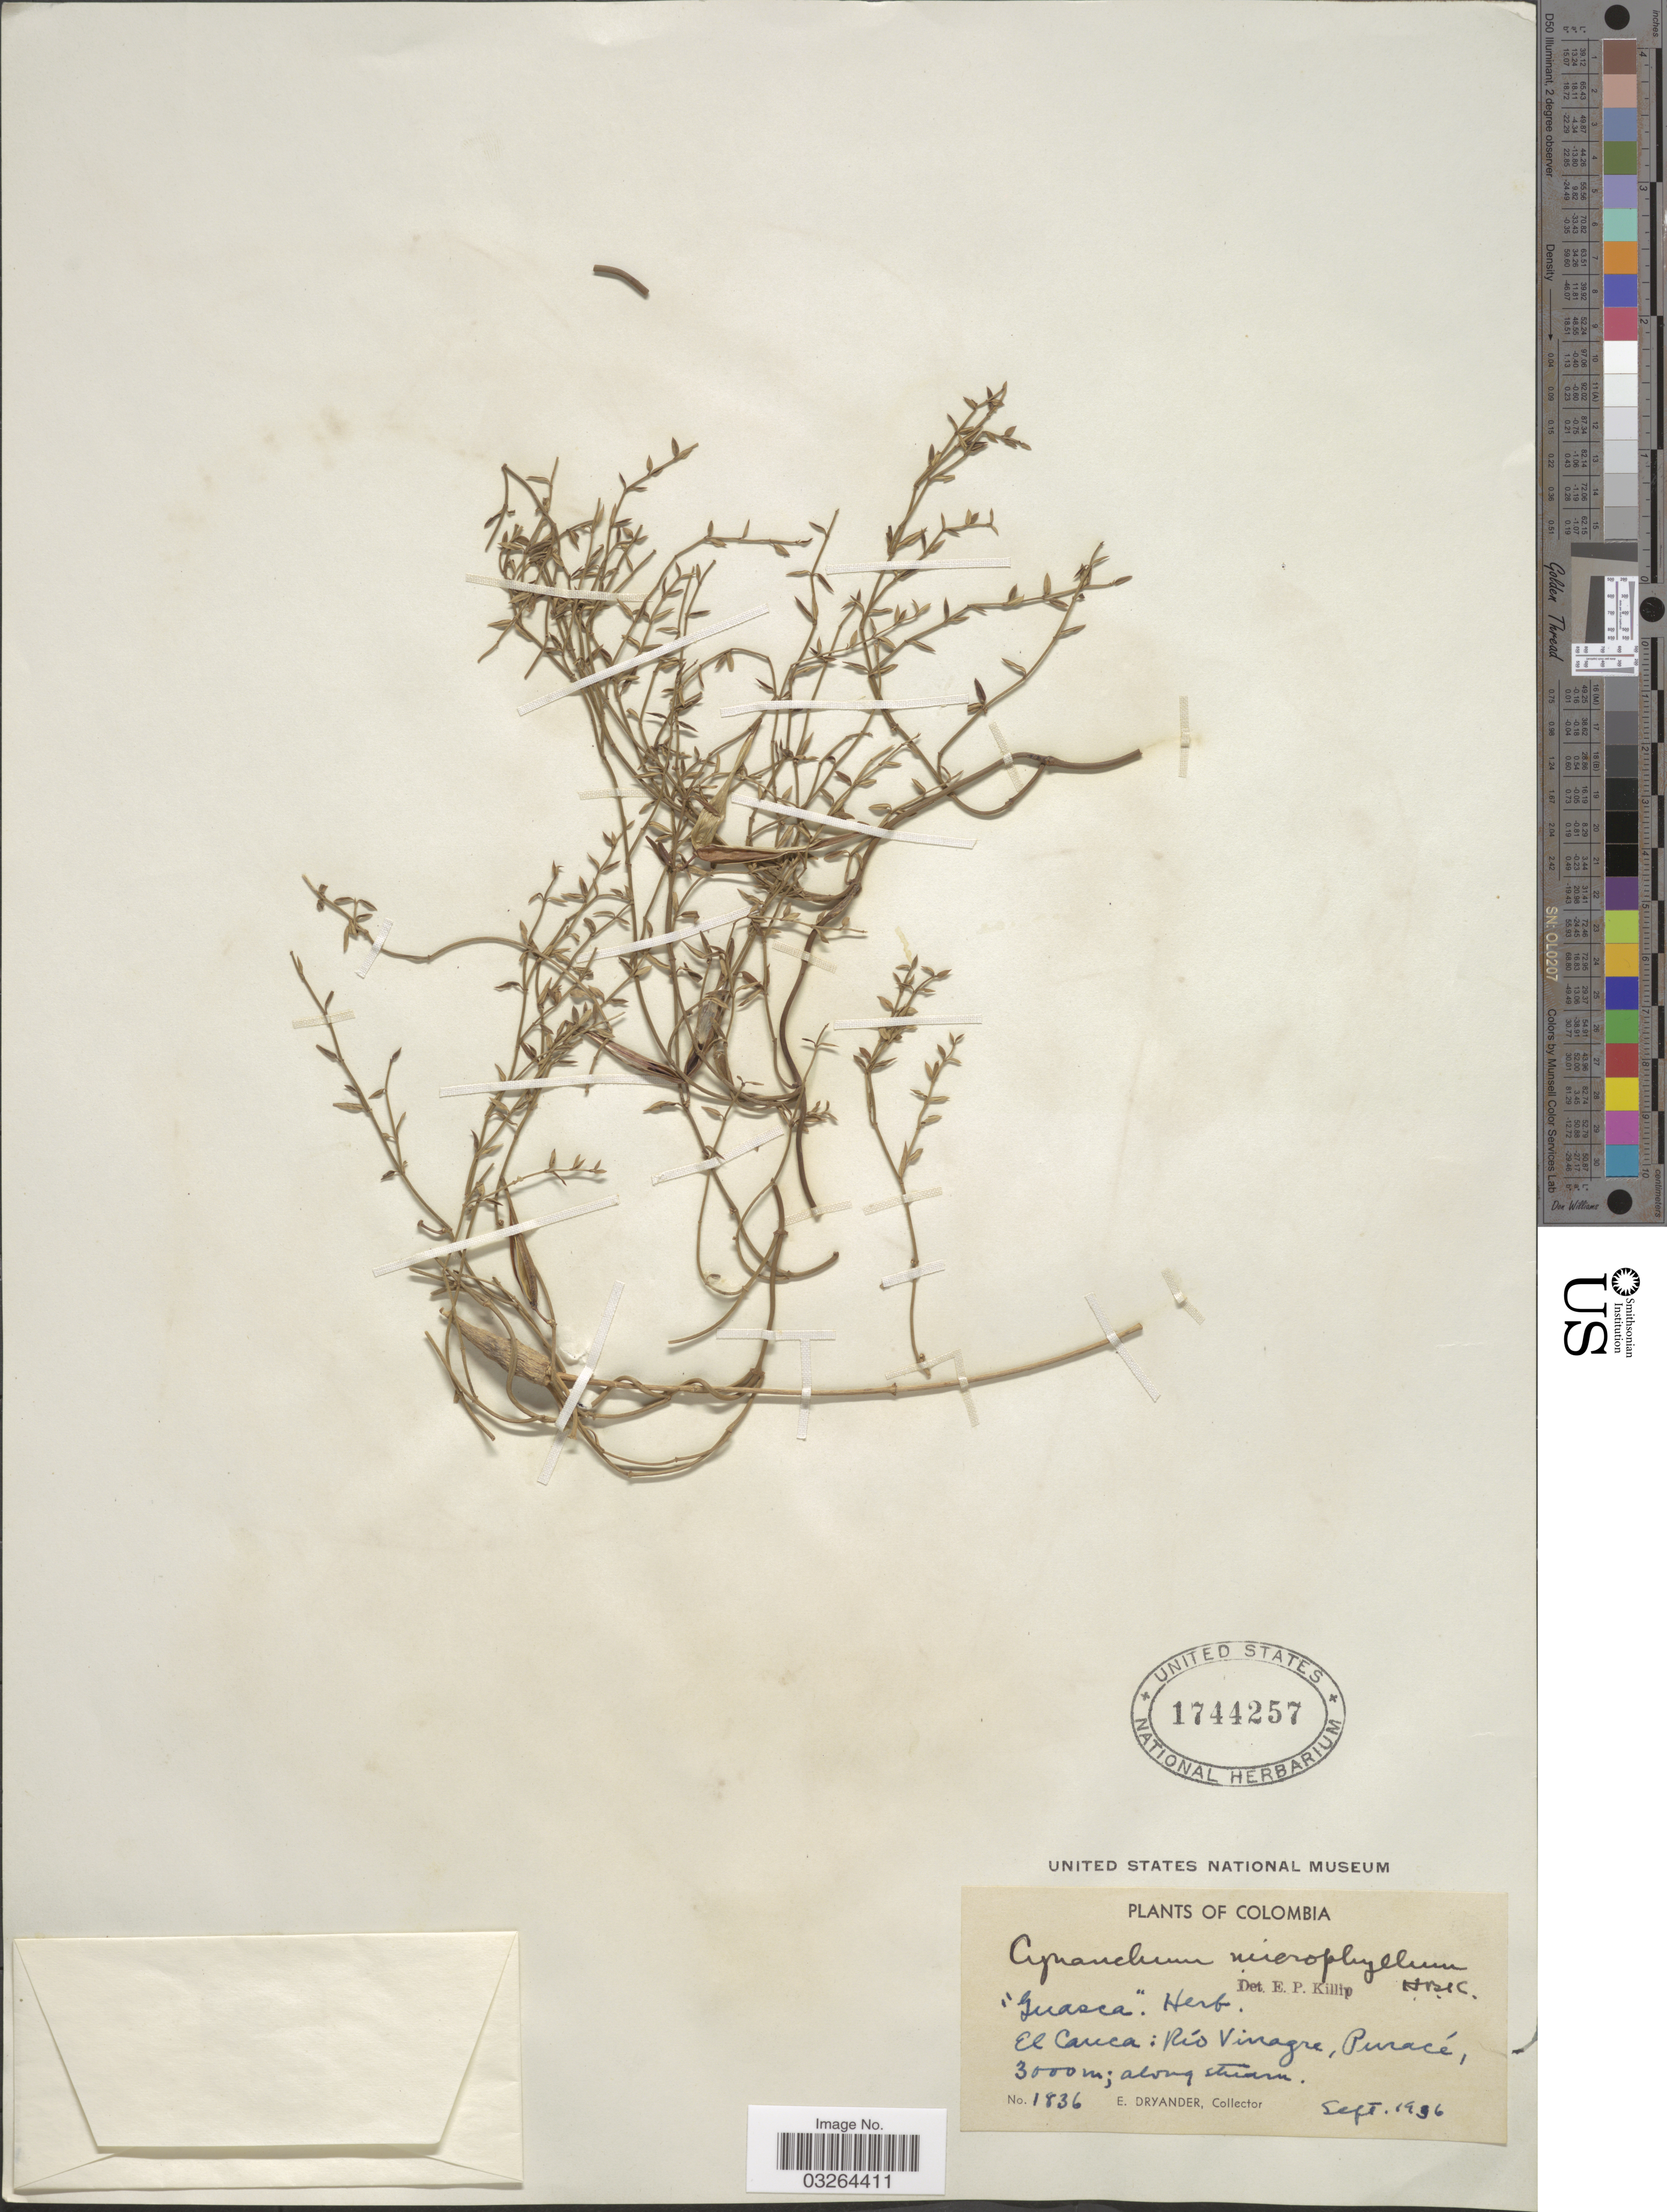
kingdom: Plantae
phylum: Tracheophyta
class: Magnoliopsida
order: Gentianales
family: Apocynaceae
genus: Scyphostelma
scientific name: Scyphostelma sp.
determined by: Liede-Schumann, Sigrid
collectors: E. Dryander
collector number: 1836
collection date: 1996-09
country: Colombia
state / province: Cauca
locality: El Cauca: Río Vinagre, Puracé.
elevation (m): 3000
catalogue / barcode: US 1744257